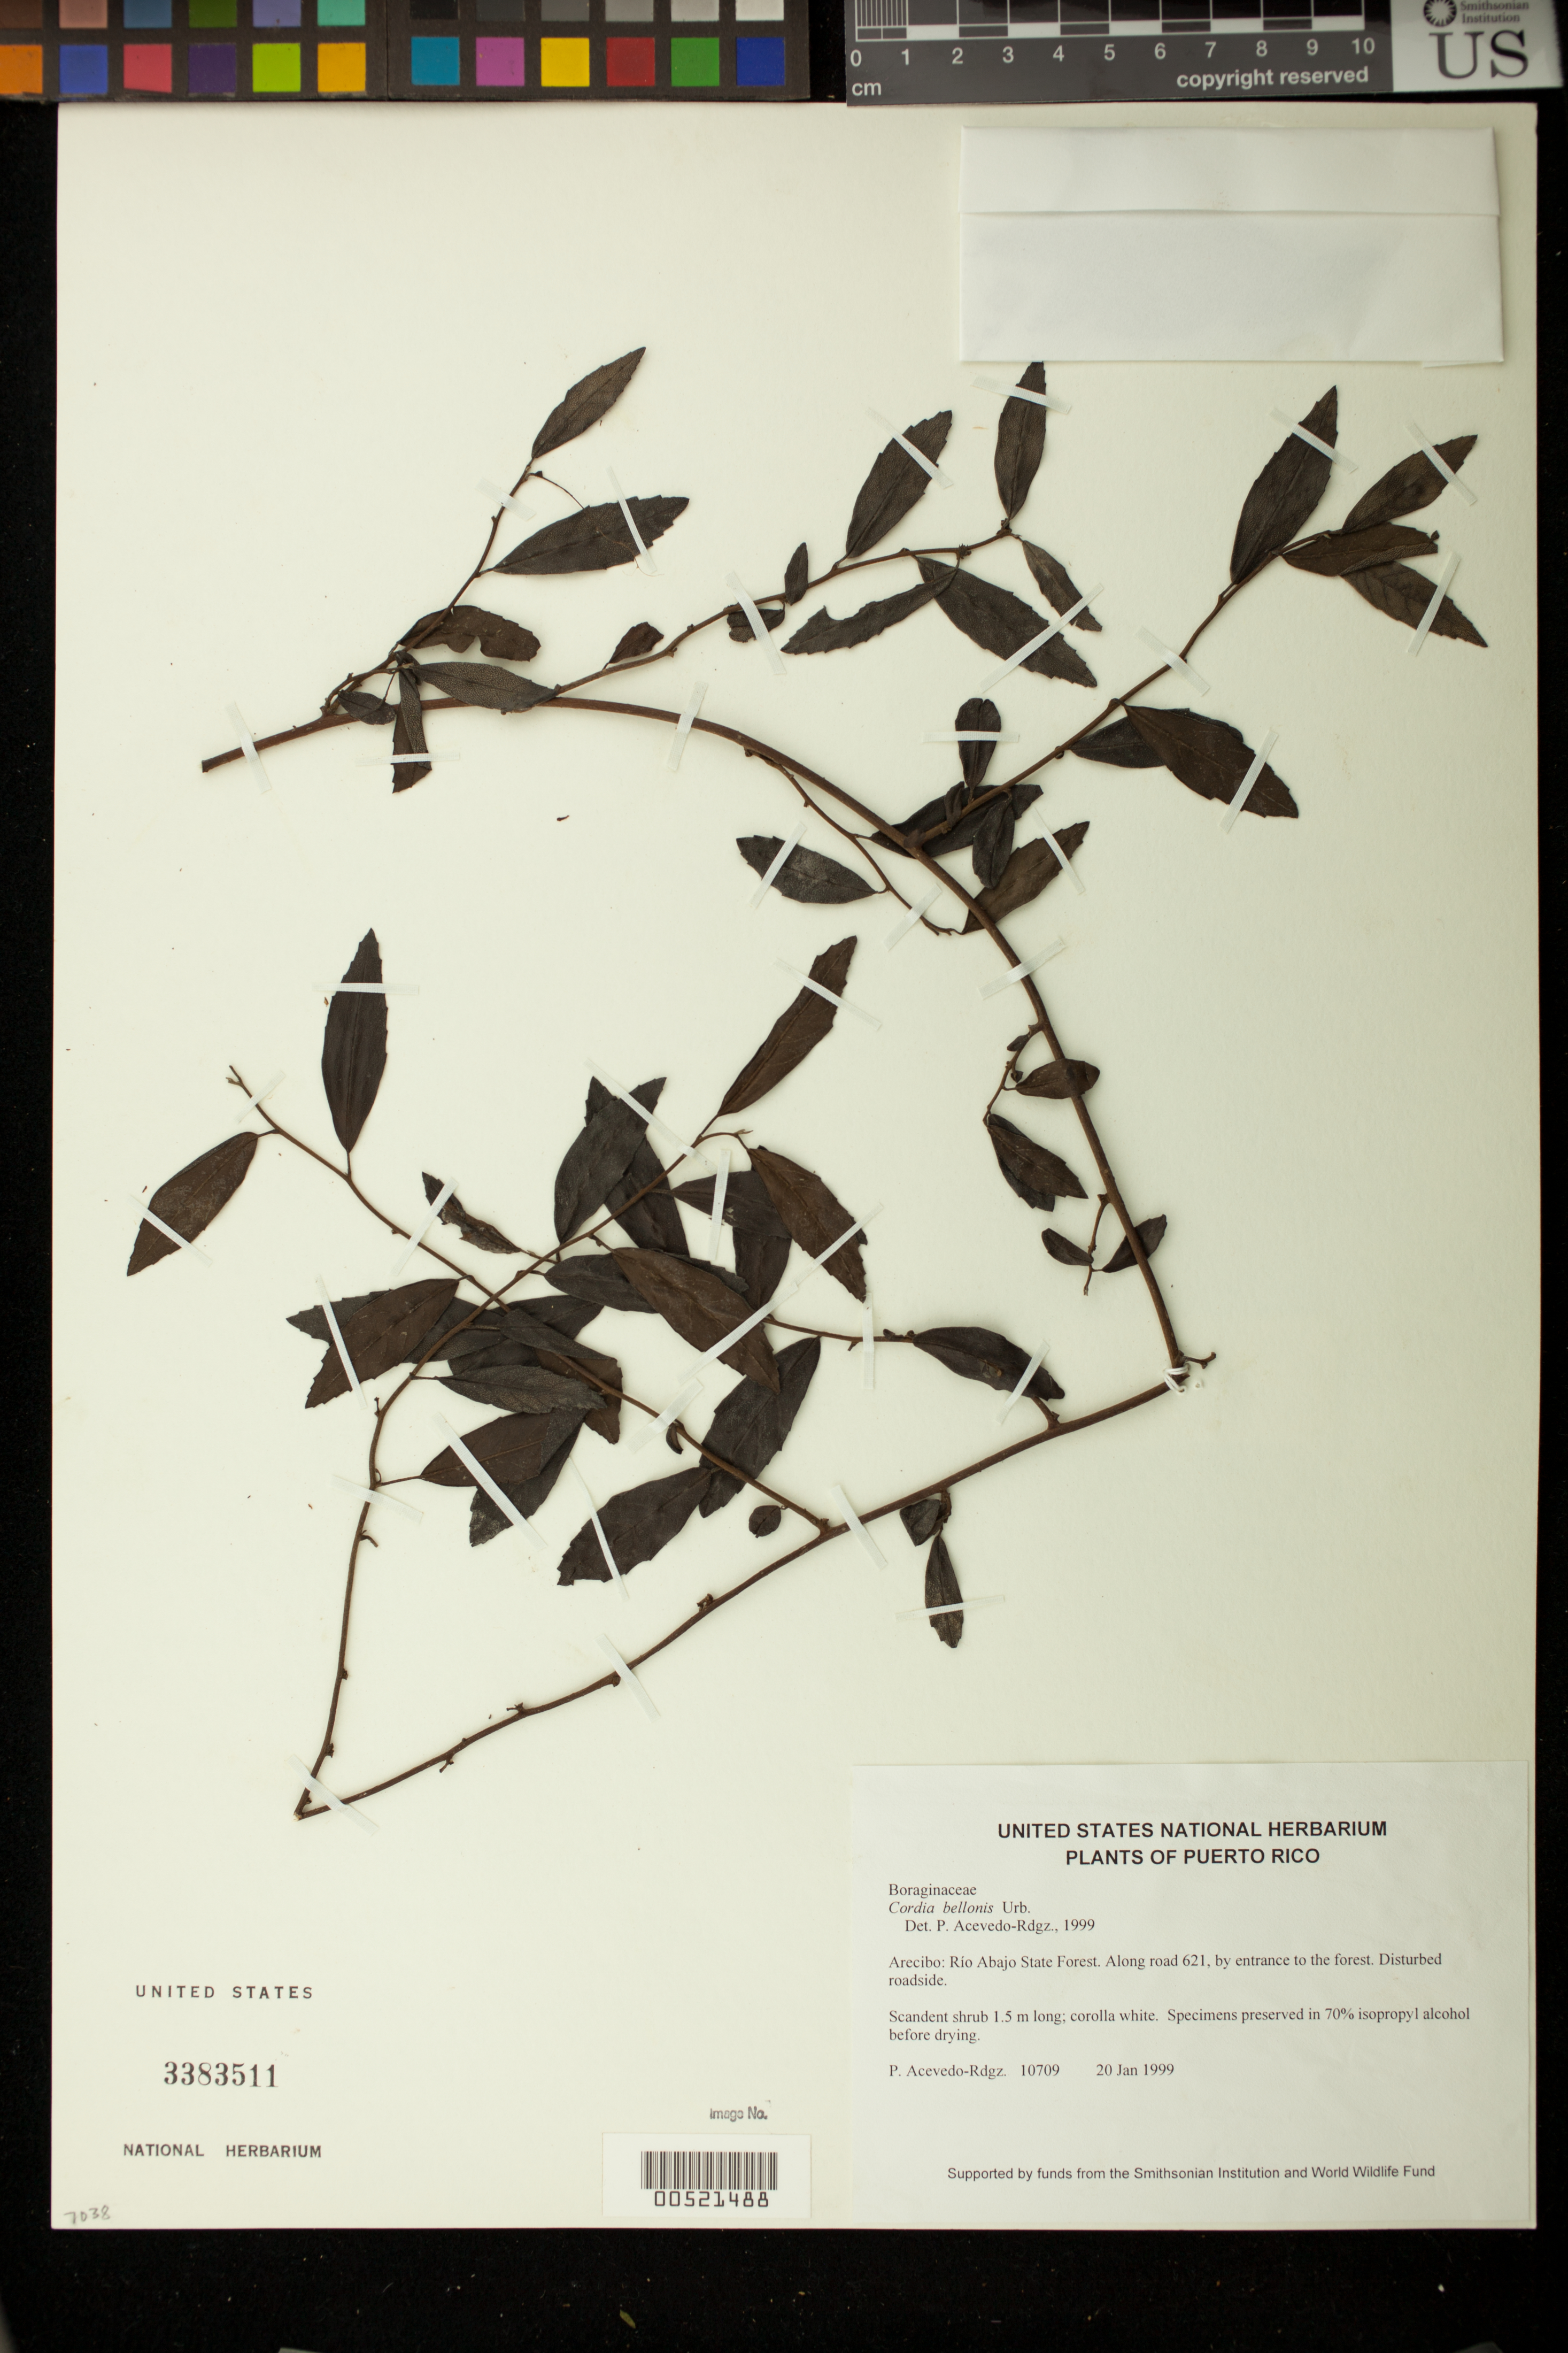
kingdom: Plantae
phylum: Tracheophyta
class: Magnoliopsida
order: Boraginales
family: Cordiaceae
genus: Varronia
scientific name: Varronia bellonis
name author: (Urb.) Britton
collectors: P. Acevedo-Rodr.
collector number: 10709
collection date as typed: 20 Jan 1999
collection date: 1999-01-20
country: Puerto Rico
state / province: Arecibo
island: Puerto Rico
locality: Arecibo; Río Abajo State Forest. Along road 621, by entrance to the forest.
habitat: Disturbed roadside.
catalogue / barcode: US 3383511